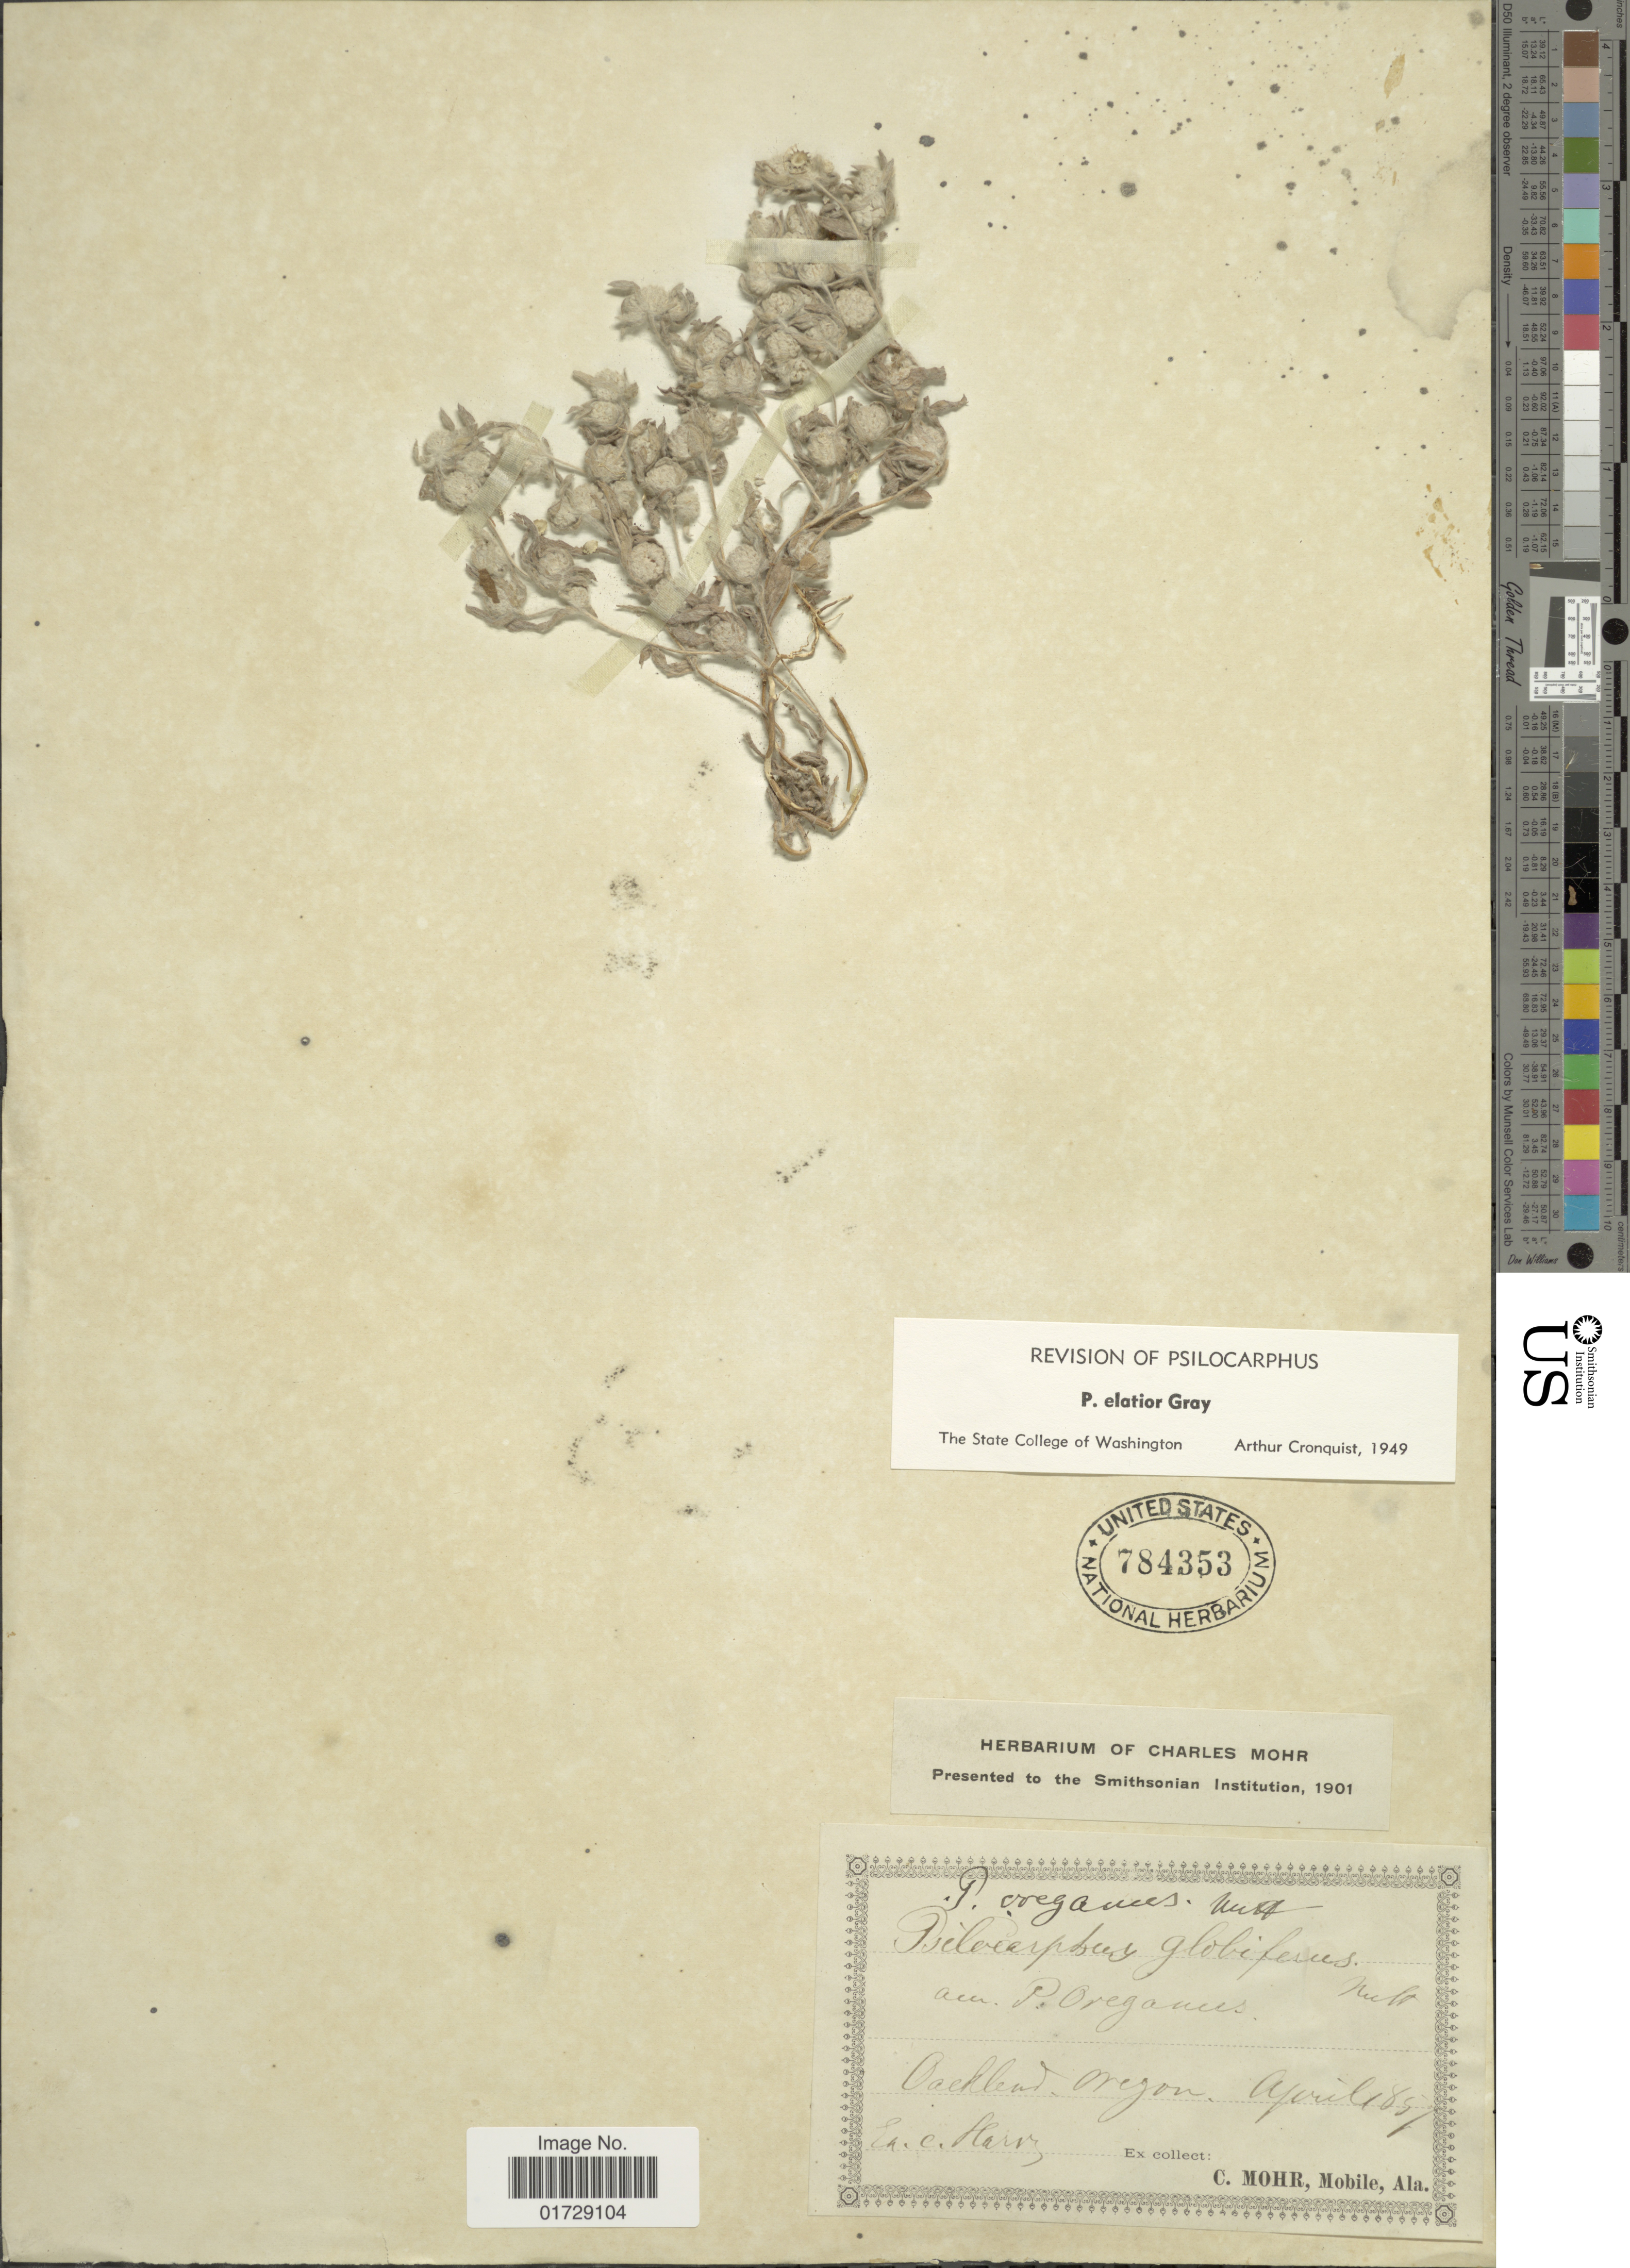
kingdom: Plantae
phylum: Tracheophyta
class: Magnoliopsida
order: Asterales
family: Asteraceae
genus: Psilocarphus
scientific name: Psilocarphus elatior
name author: (A. Gray) A. Gray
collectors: C. T. Mohr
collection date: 1857-04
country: United States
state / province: Oregon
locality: Oakland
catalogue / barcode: US 784353